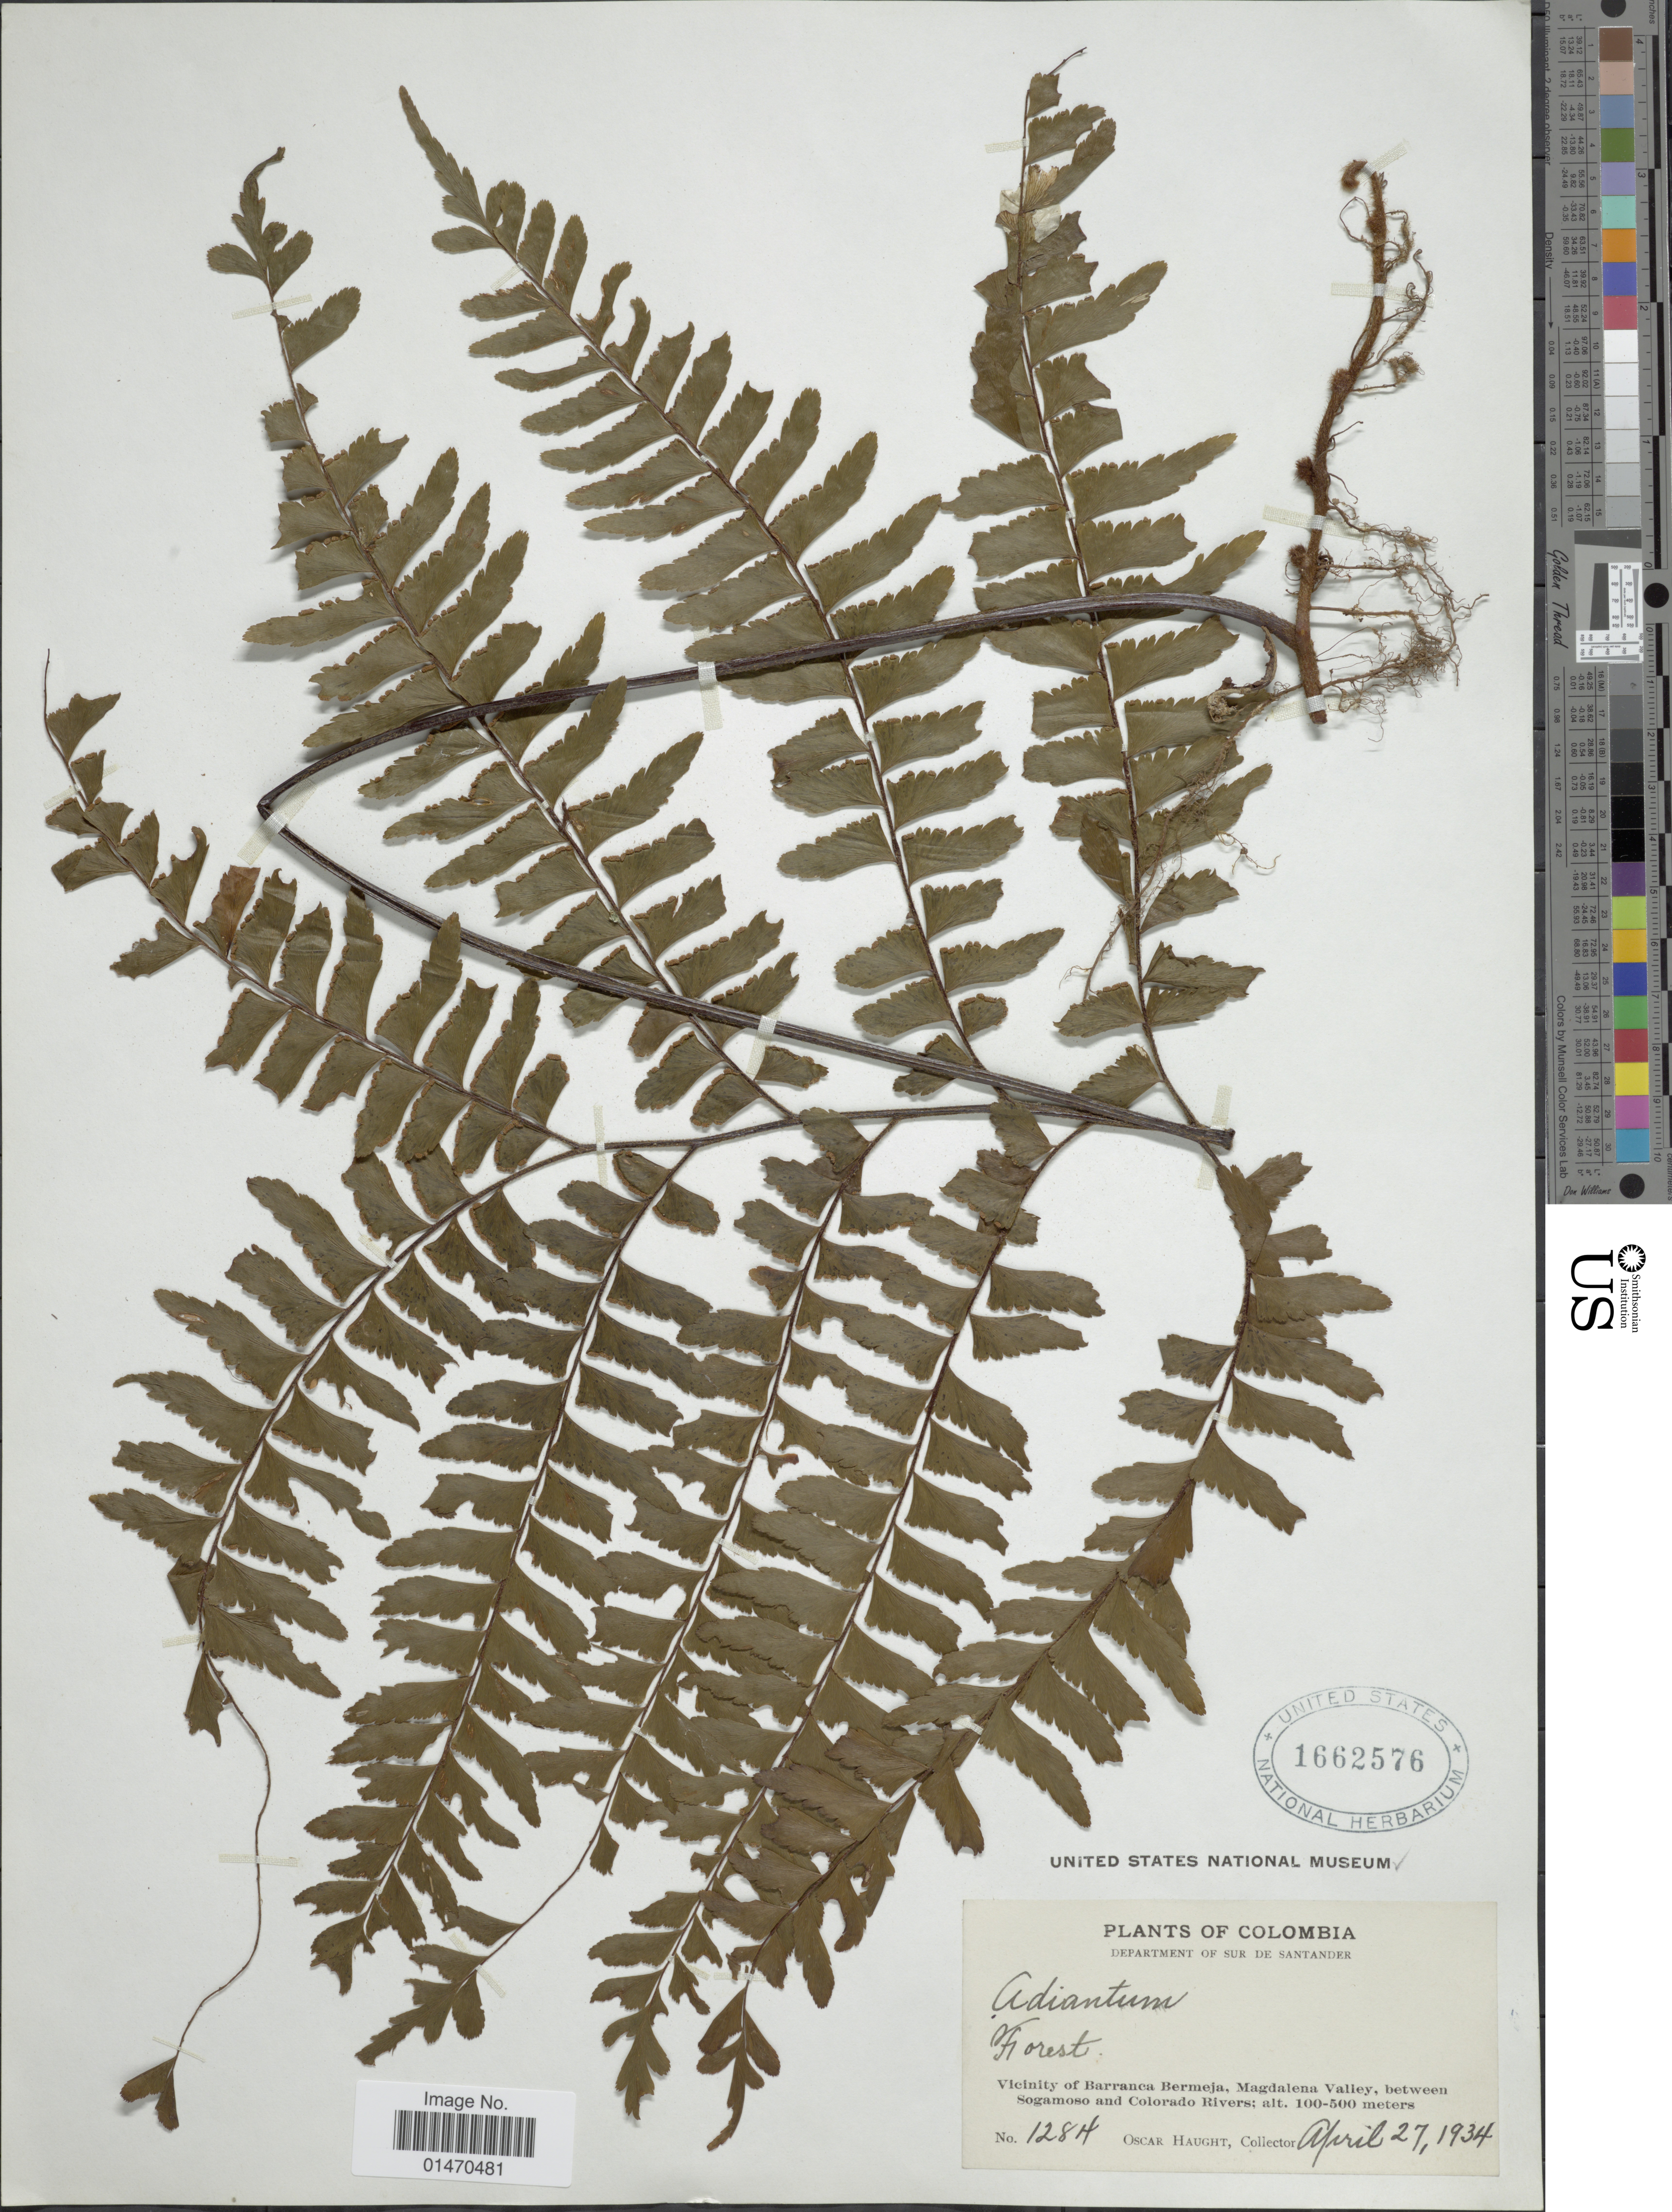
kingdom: Plantae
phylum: Tracheophyta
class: Polypodiopsida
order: Polypodiales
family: Pteridaceae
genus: Adiantum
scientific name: Adiantum latifolium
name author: Lam.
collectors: O. L. Haught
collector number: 1284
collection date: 1934-04-27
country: Colombia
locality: Department of Sur de Santander, Vicinity of Barranca Bermaja, magdalena valley, between Sogamoso and Colorado Rivers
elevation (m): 100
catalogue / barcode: US 1662576